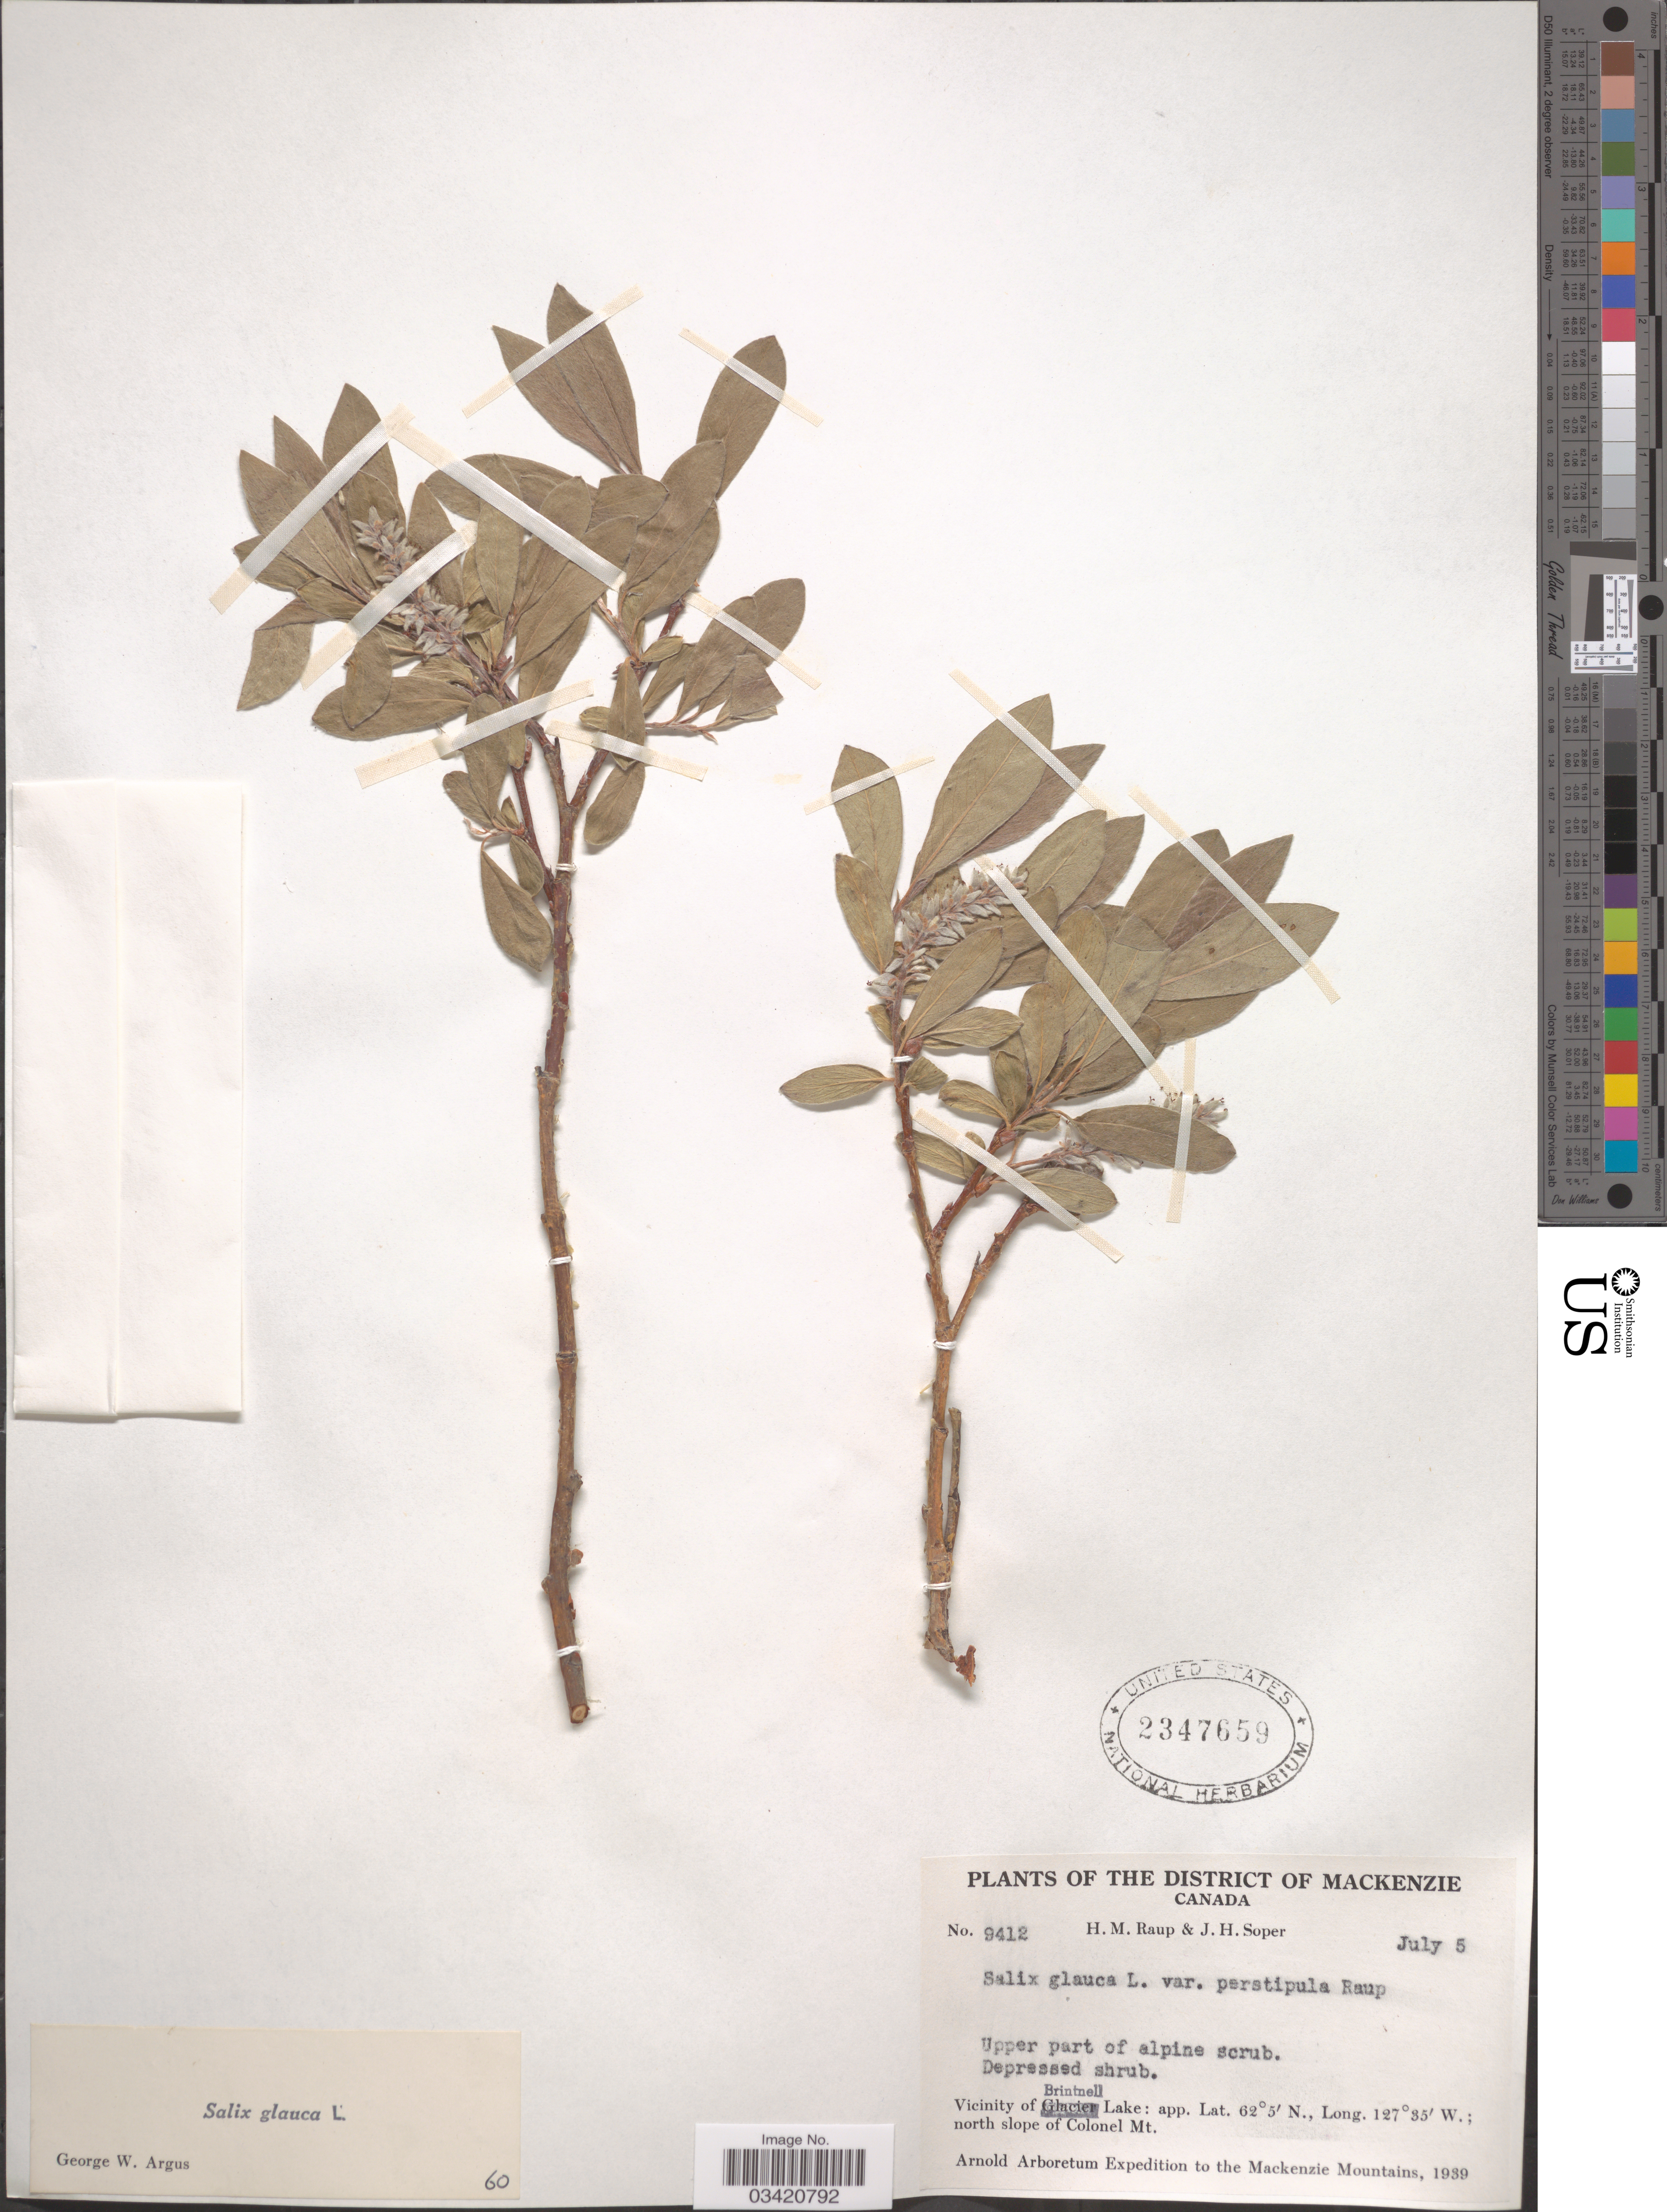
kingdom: Plantae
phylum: Tracheophyta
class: Magnoliopsida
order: Malpighiales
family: Salicaceae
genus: Salix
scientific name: Salix glauca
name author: L.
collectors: H. Raup & J. H. Soper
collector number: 9412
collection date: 1939-07-05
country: Canada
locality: District of Mackenzie. Vicinity of Brintnell Lake; north slope of Colonel Mt. Mackenzie Mountains.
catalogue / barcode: US 2347659